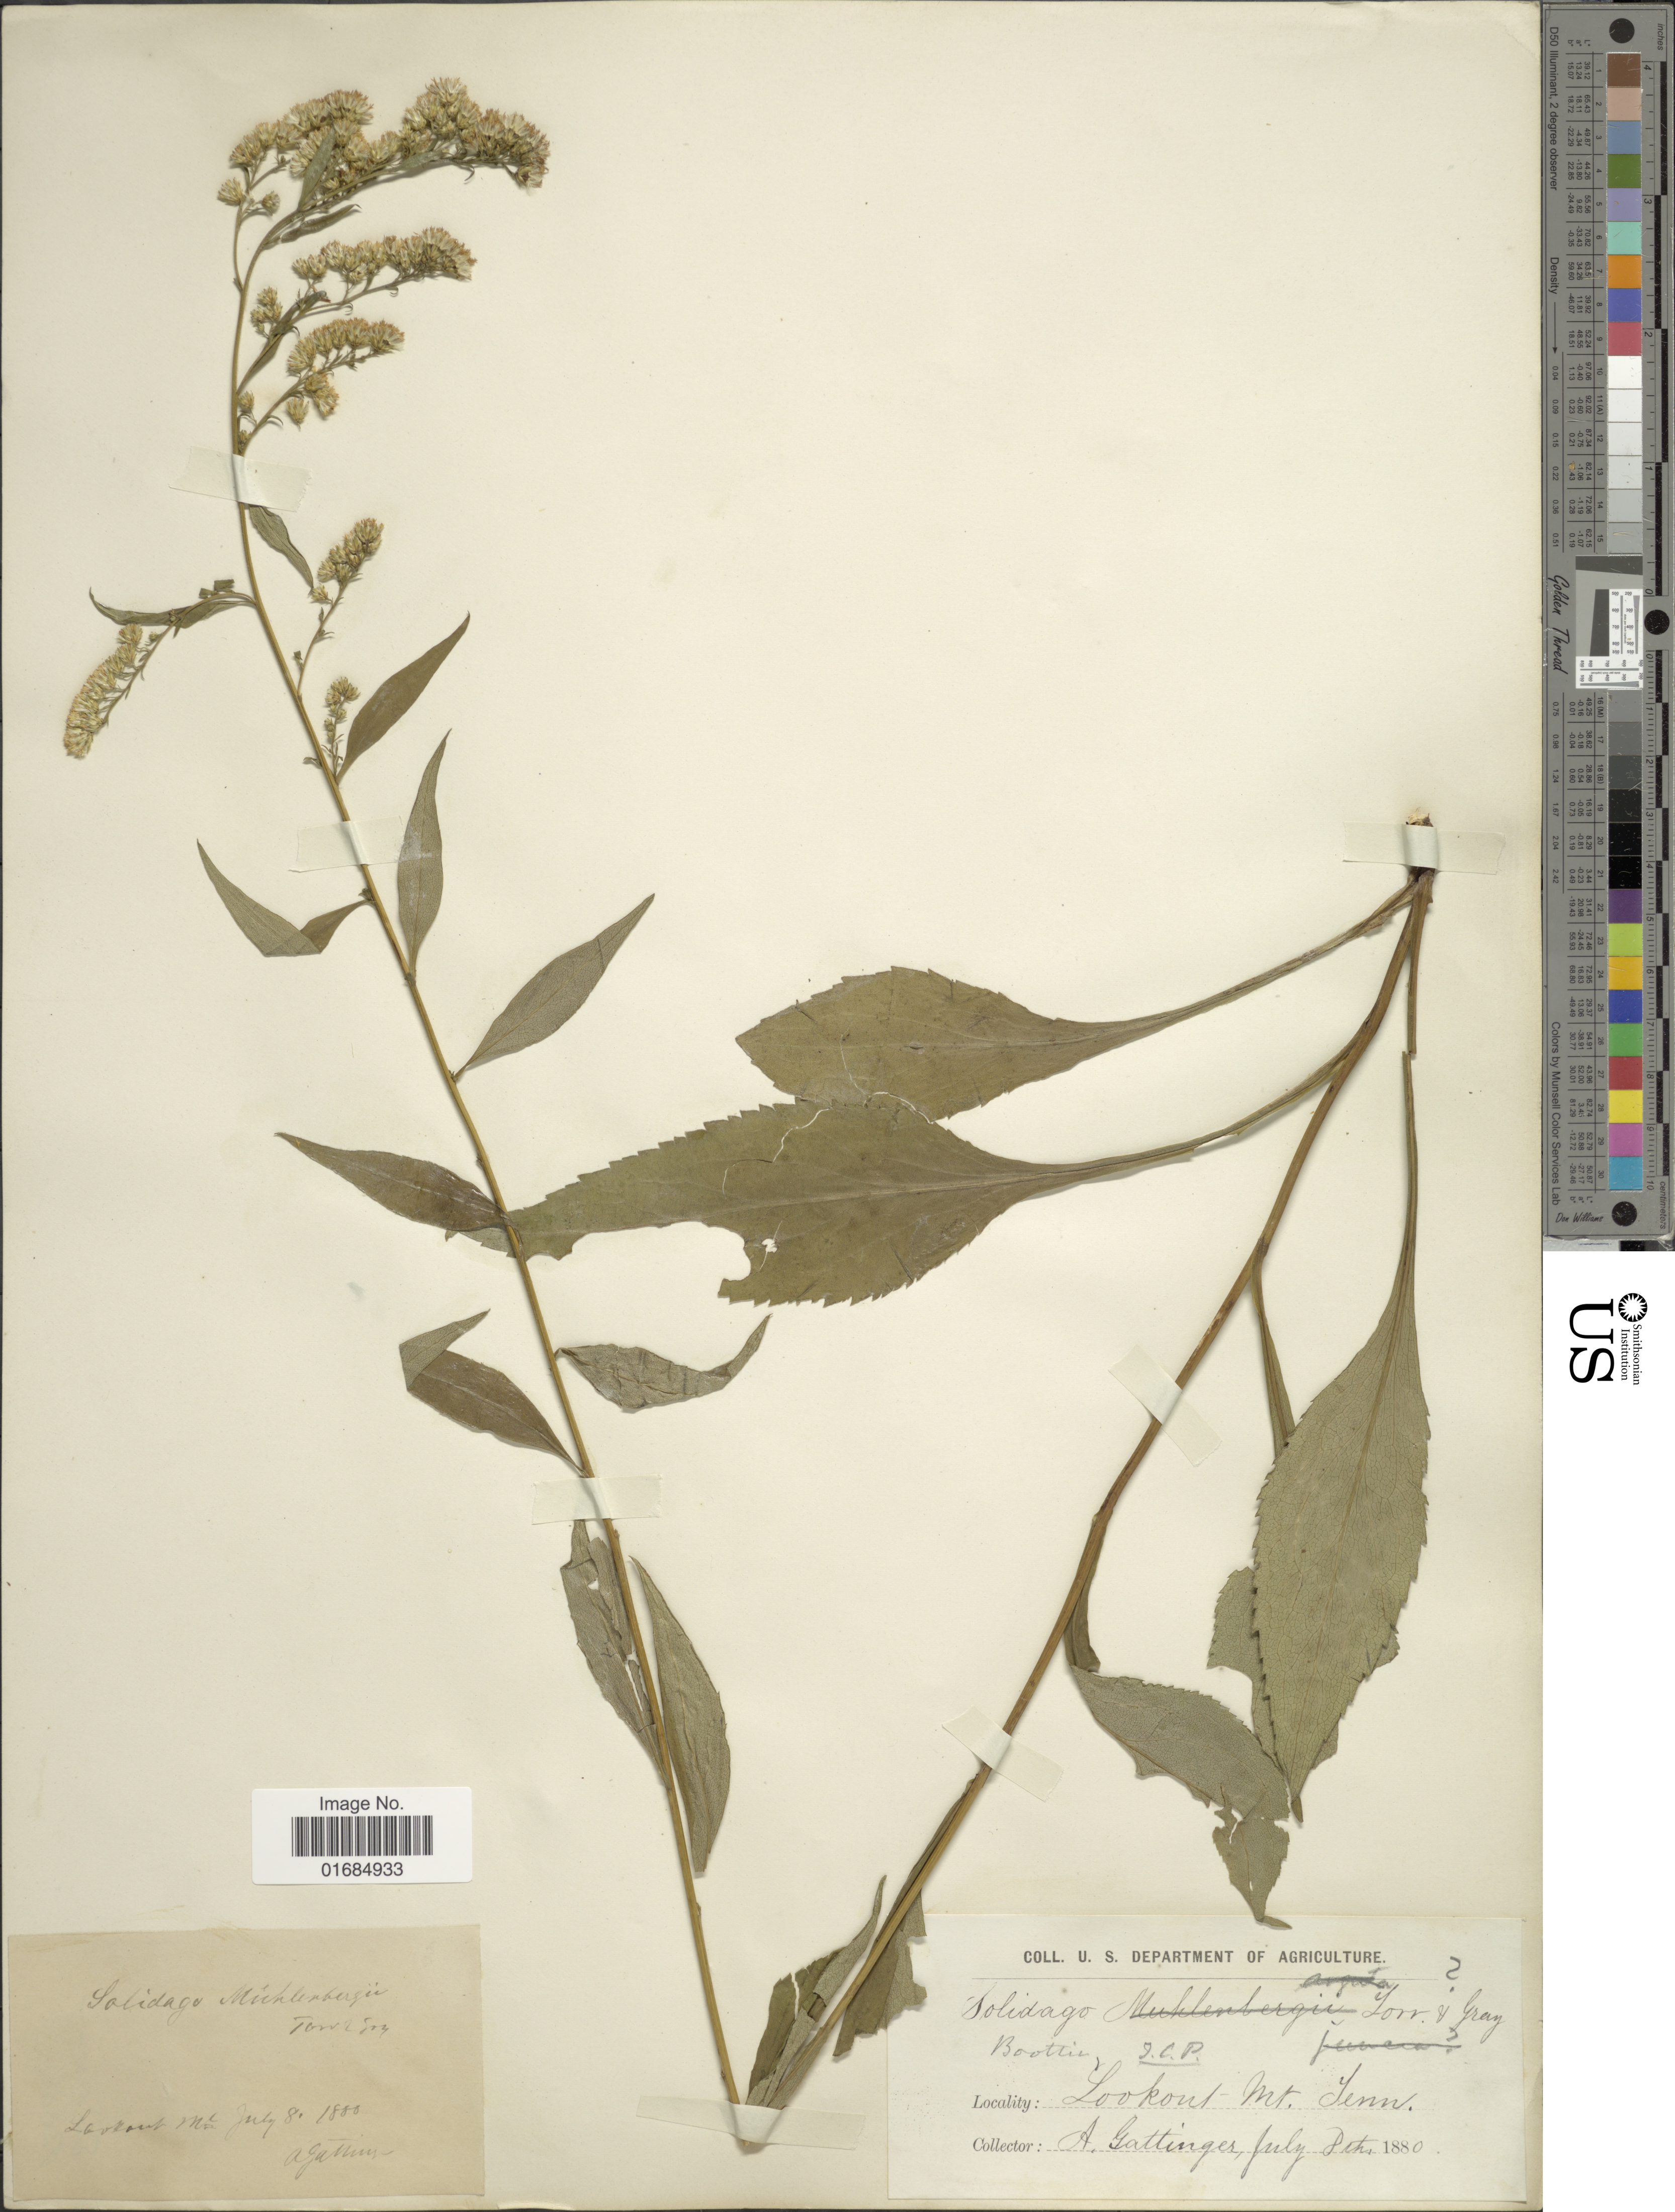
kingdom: Plantae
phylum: Tracheophyta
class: Magnoliopsida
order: Asterales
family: Asteraceae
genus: Solidago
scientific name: Solidago boottii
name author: Hook.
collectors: A. Gattinger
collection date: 1880-07-08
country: United States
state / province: Tennessee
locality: Lookout Mt.